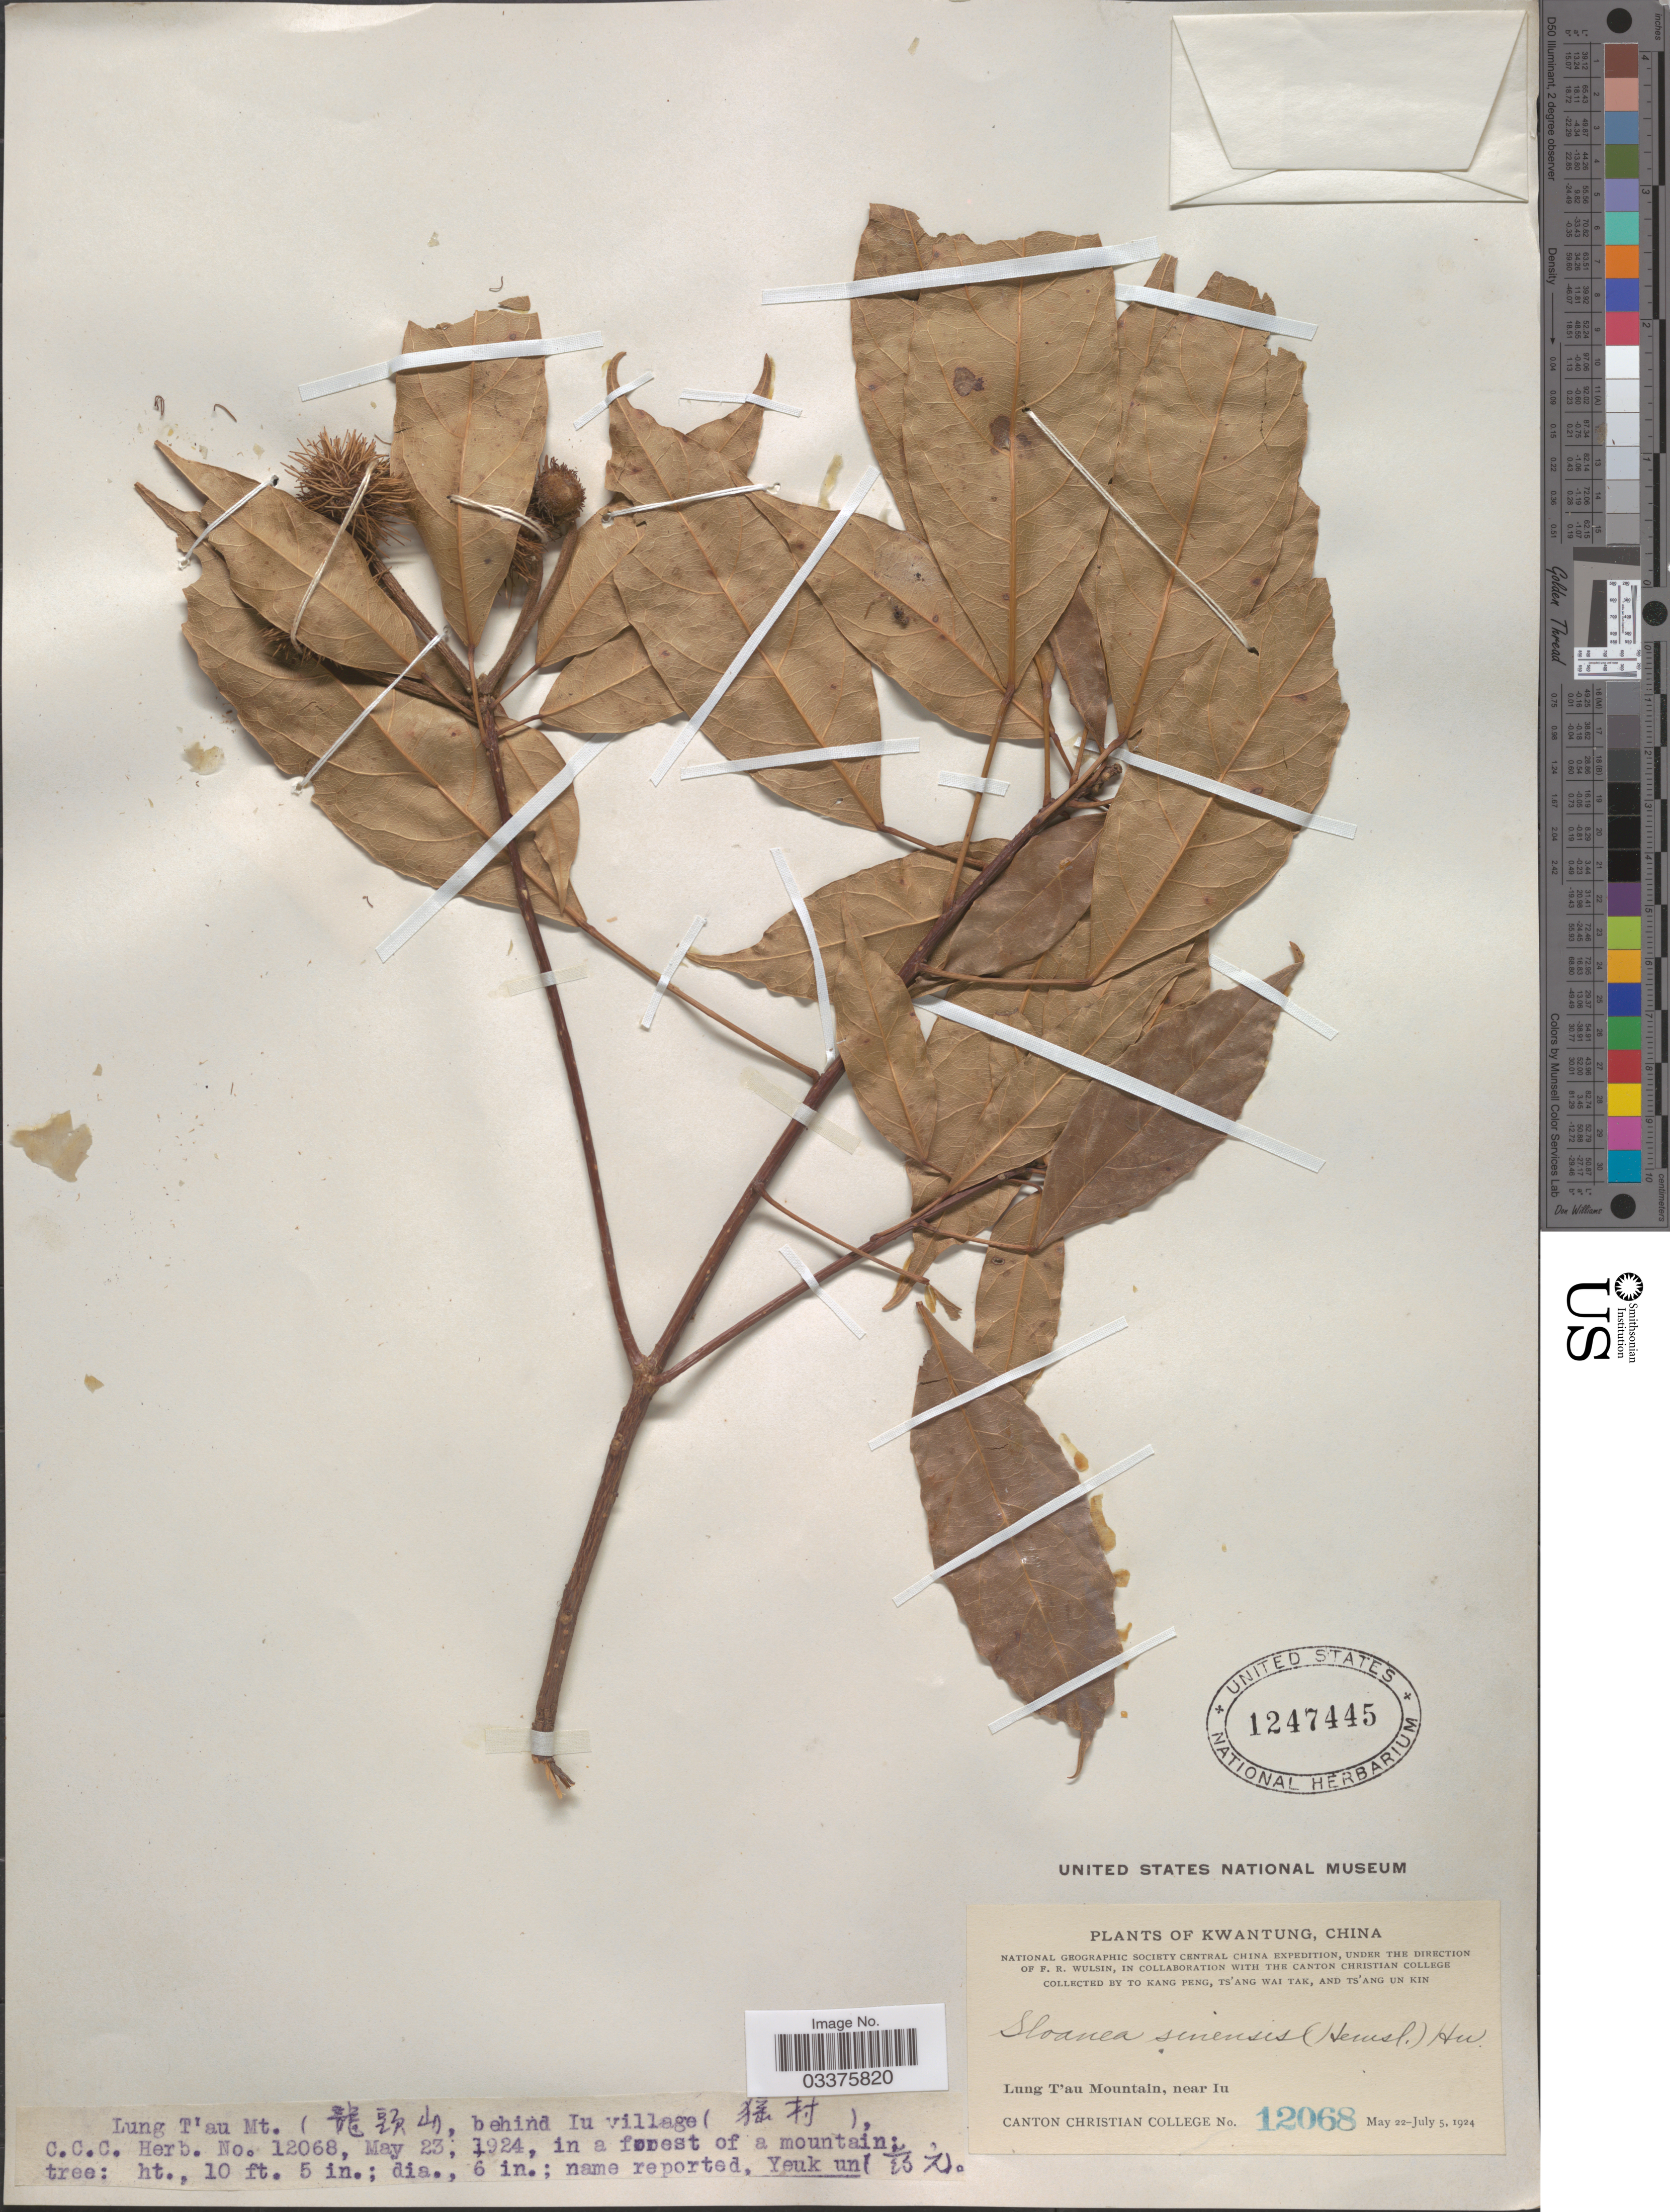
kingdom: Plantae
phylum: Tracheophyta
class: Magnoliopsida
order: Oxalidales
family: Elaeocarpaceae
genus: Sloanea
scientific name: Sloanea chingiana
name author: Hu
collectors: T. K. Peng, W. T. Tsang & Ts' Ang Un Kin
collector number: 12068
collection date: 1924-05-23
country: China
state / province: Guangdong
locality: Kwantung. Lung T'au Mountain, near Iu. Behind Iu village (X).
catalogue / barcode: US 1247445